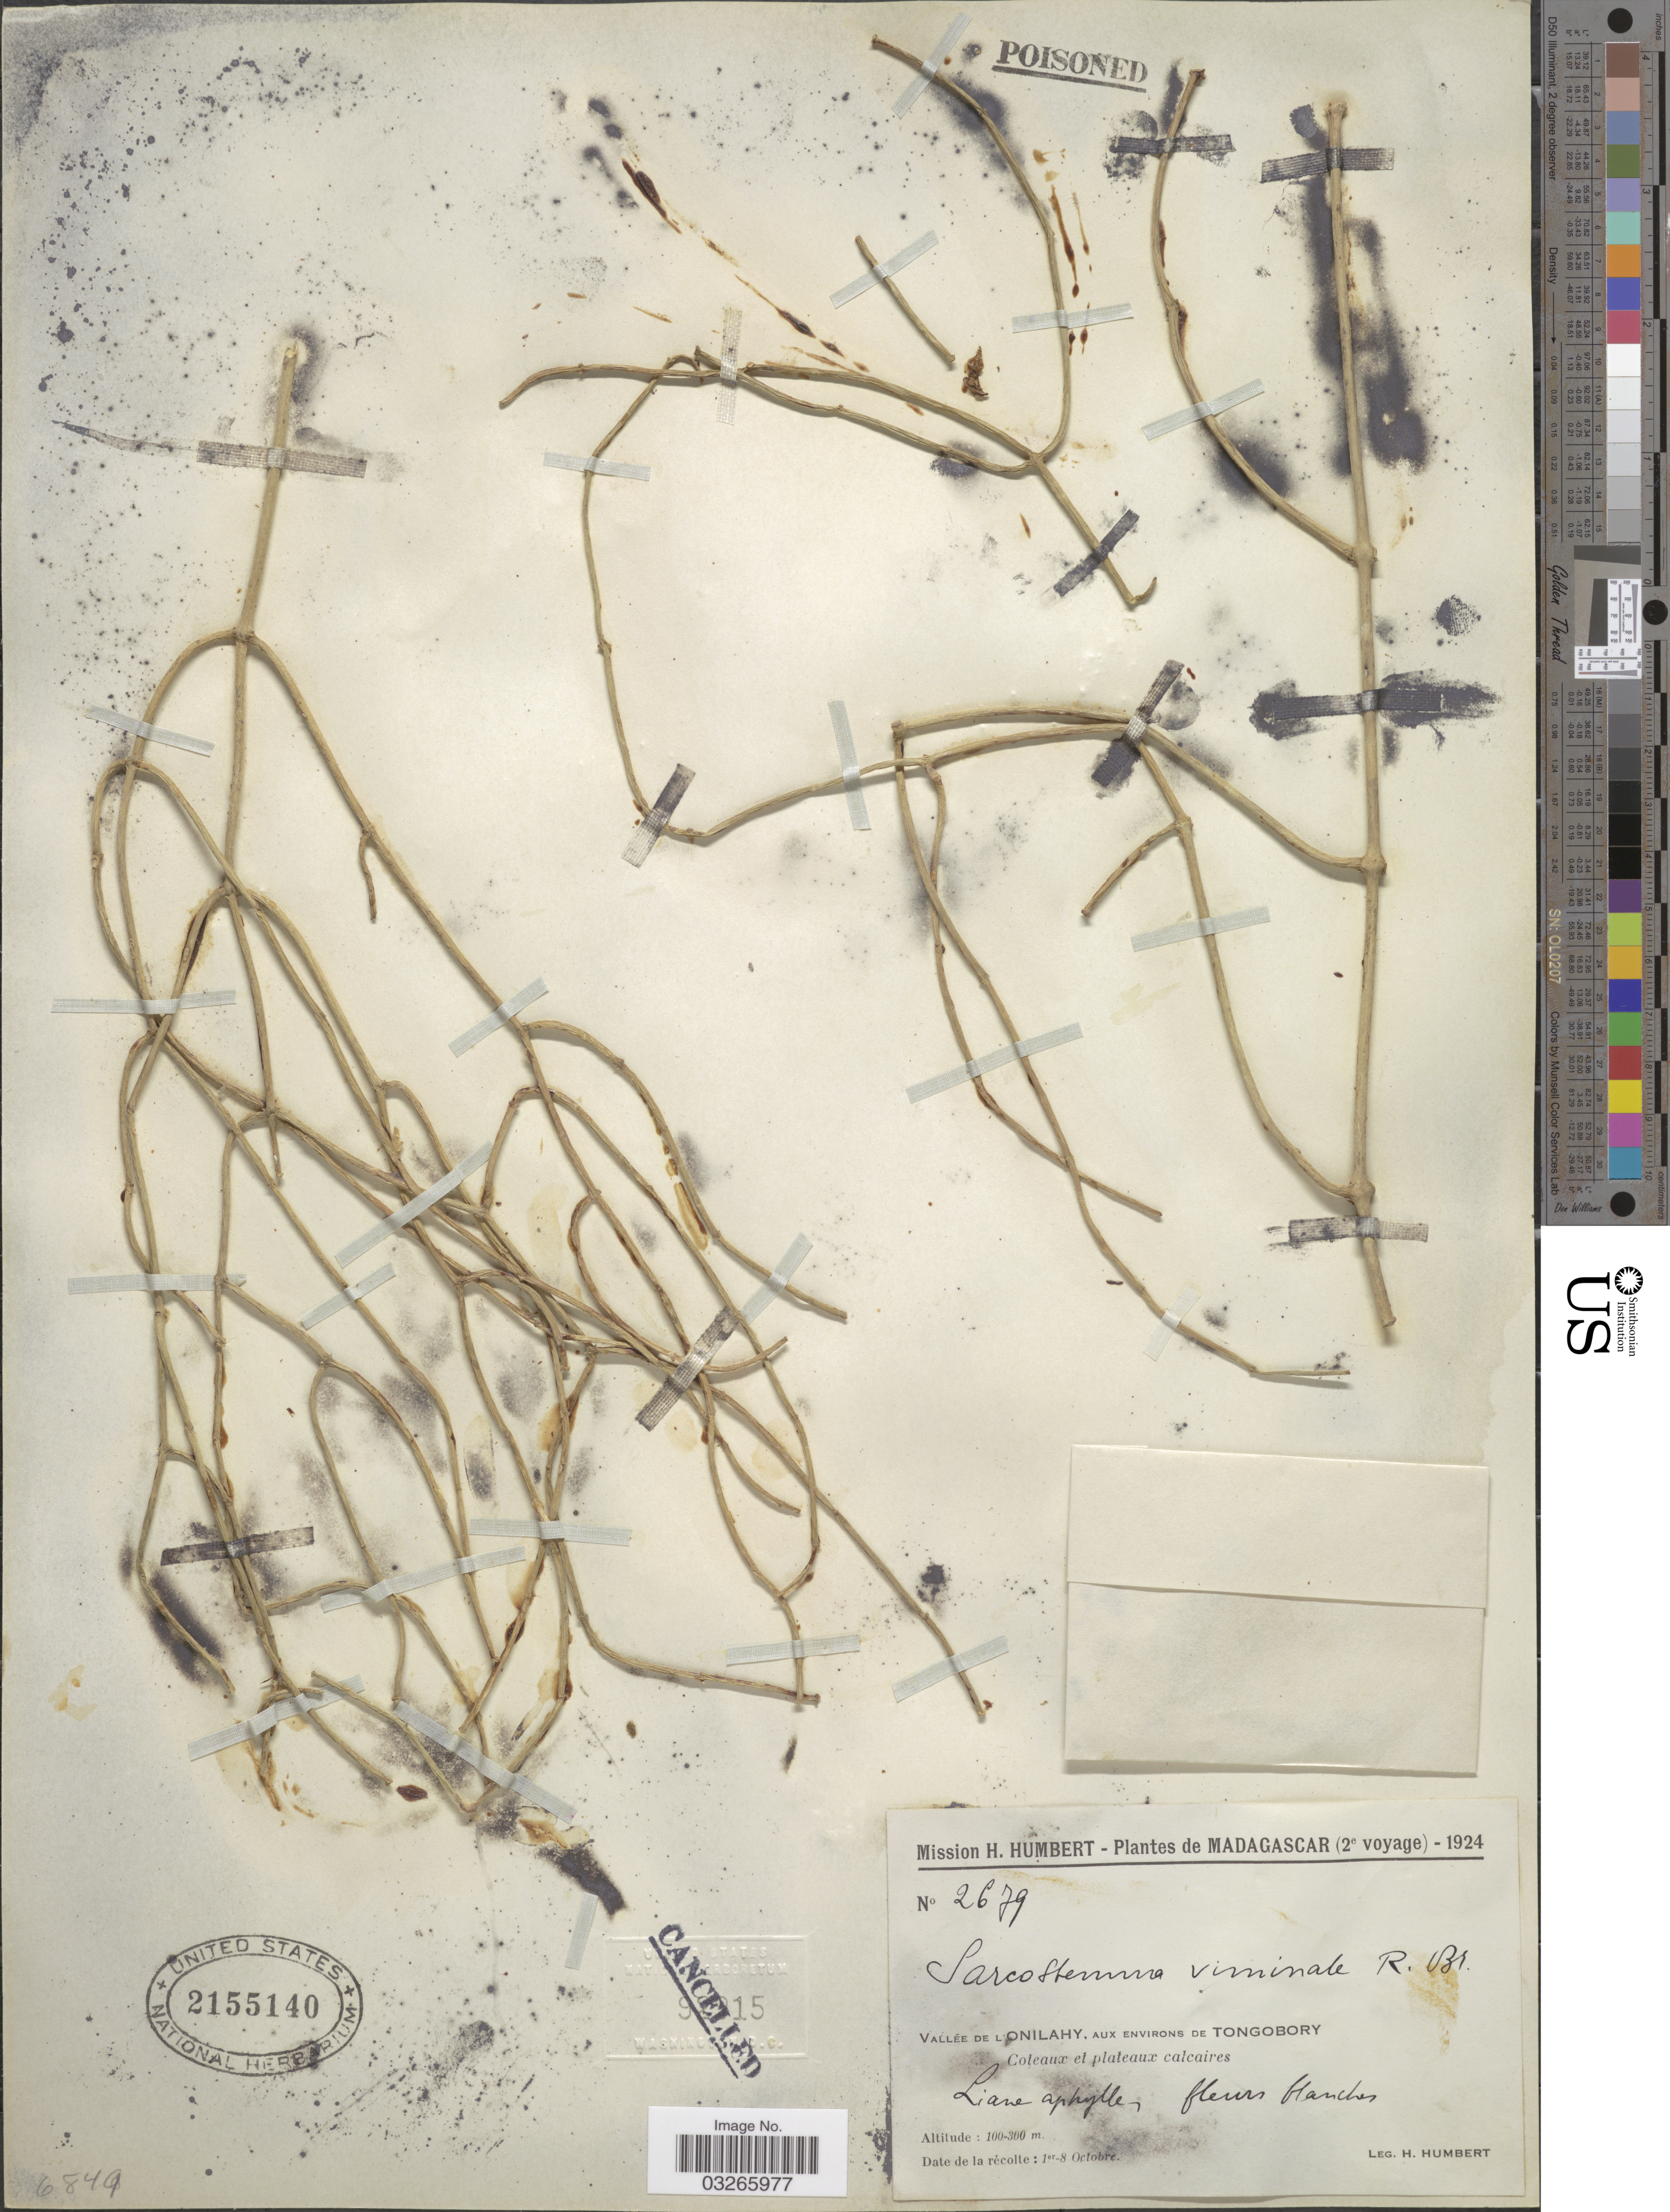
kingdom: Plantae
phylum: Tracheophyta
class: Magnoliopsida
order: Gentianales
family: Apocynaceae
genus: Sarcostemma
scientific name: Sarcostemma viminale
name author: (Linn) R. Br.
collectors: H. Humbert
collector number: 2679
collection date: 1924-10-01/1924-10-08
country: Madagascar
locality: Vallée de l'Onilahy, aux environs de Tongobory.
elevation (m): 100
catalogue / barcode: US 2155140